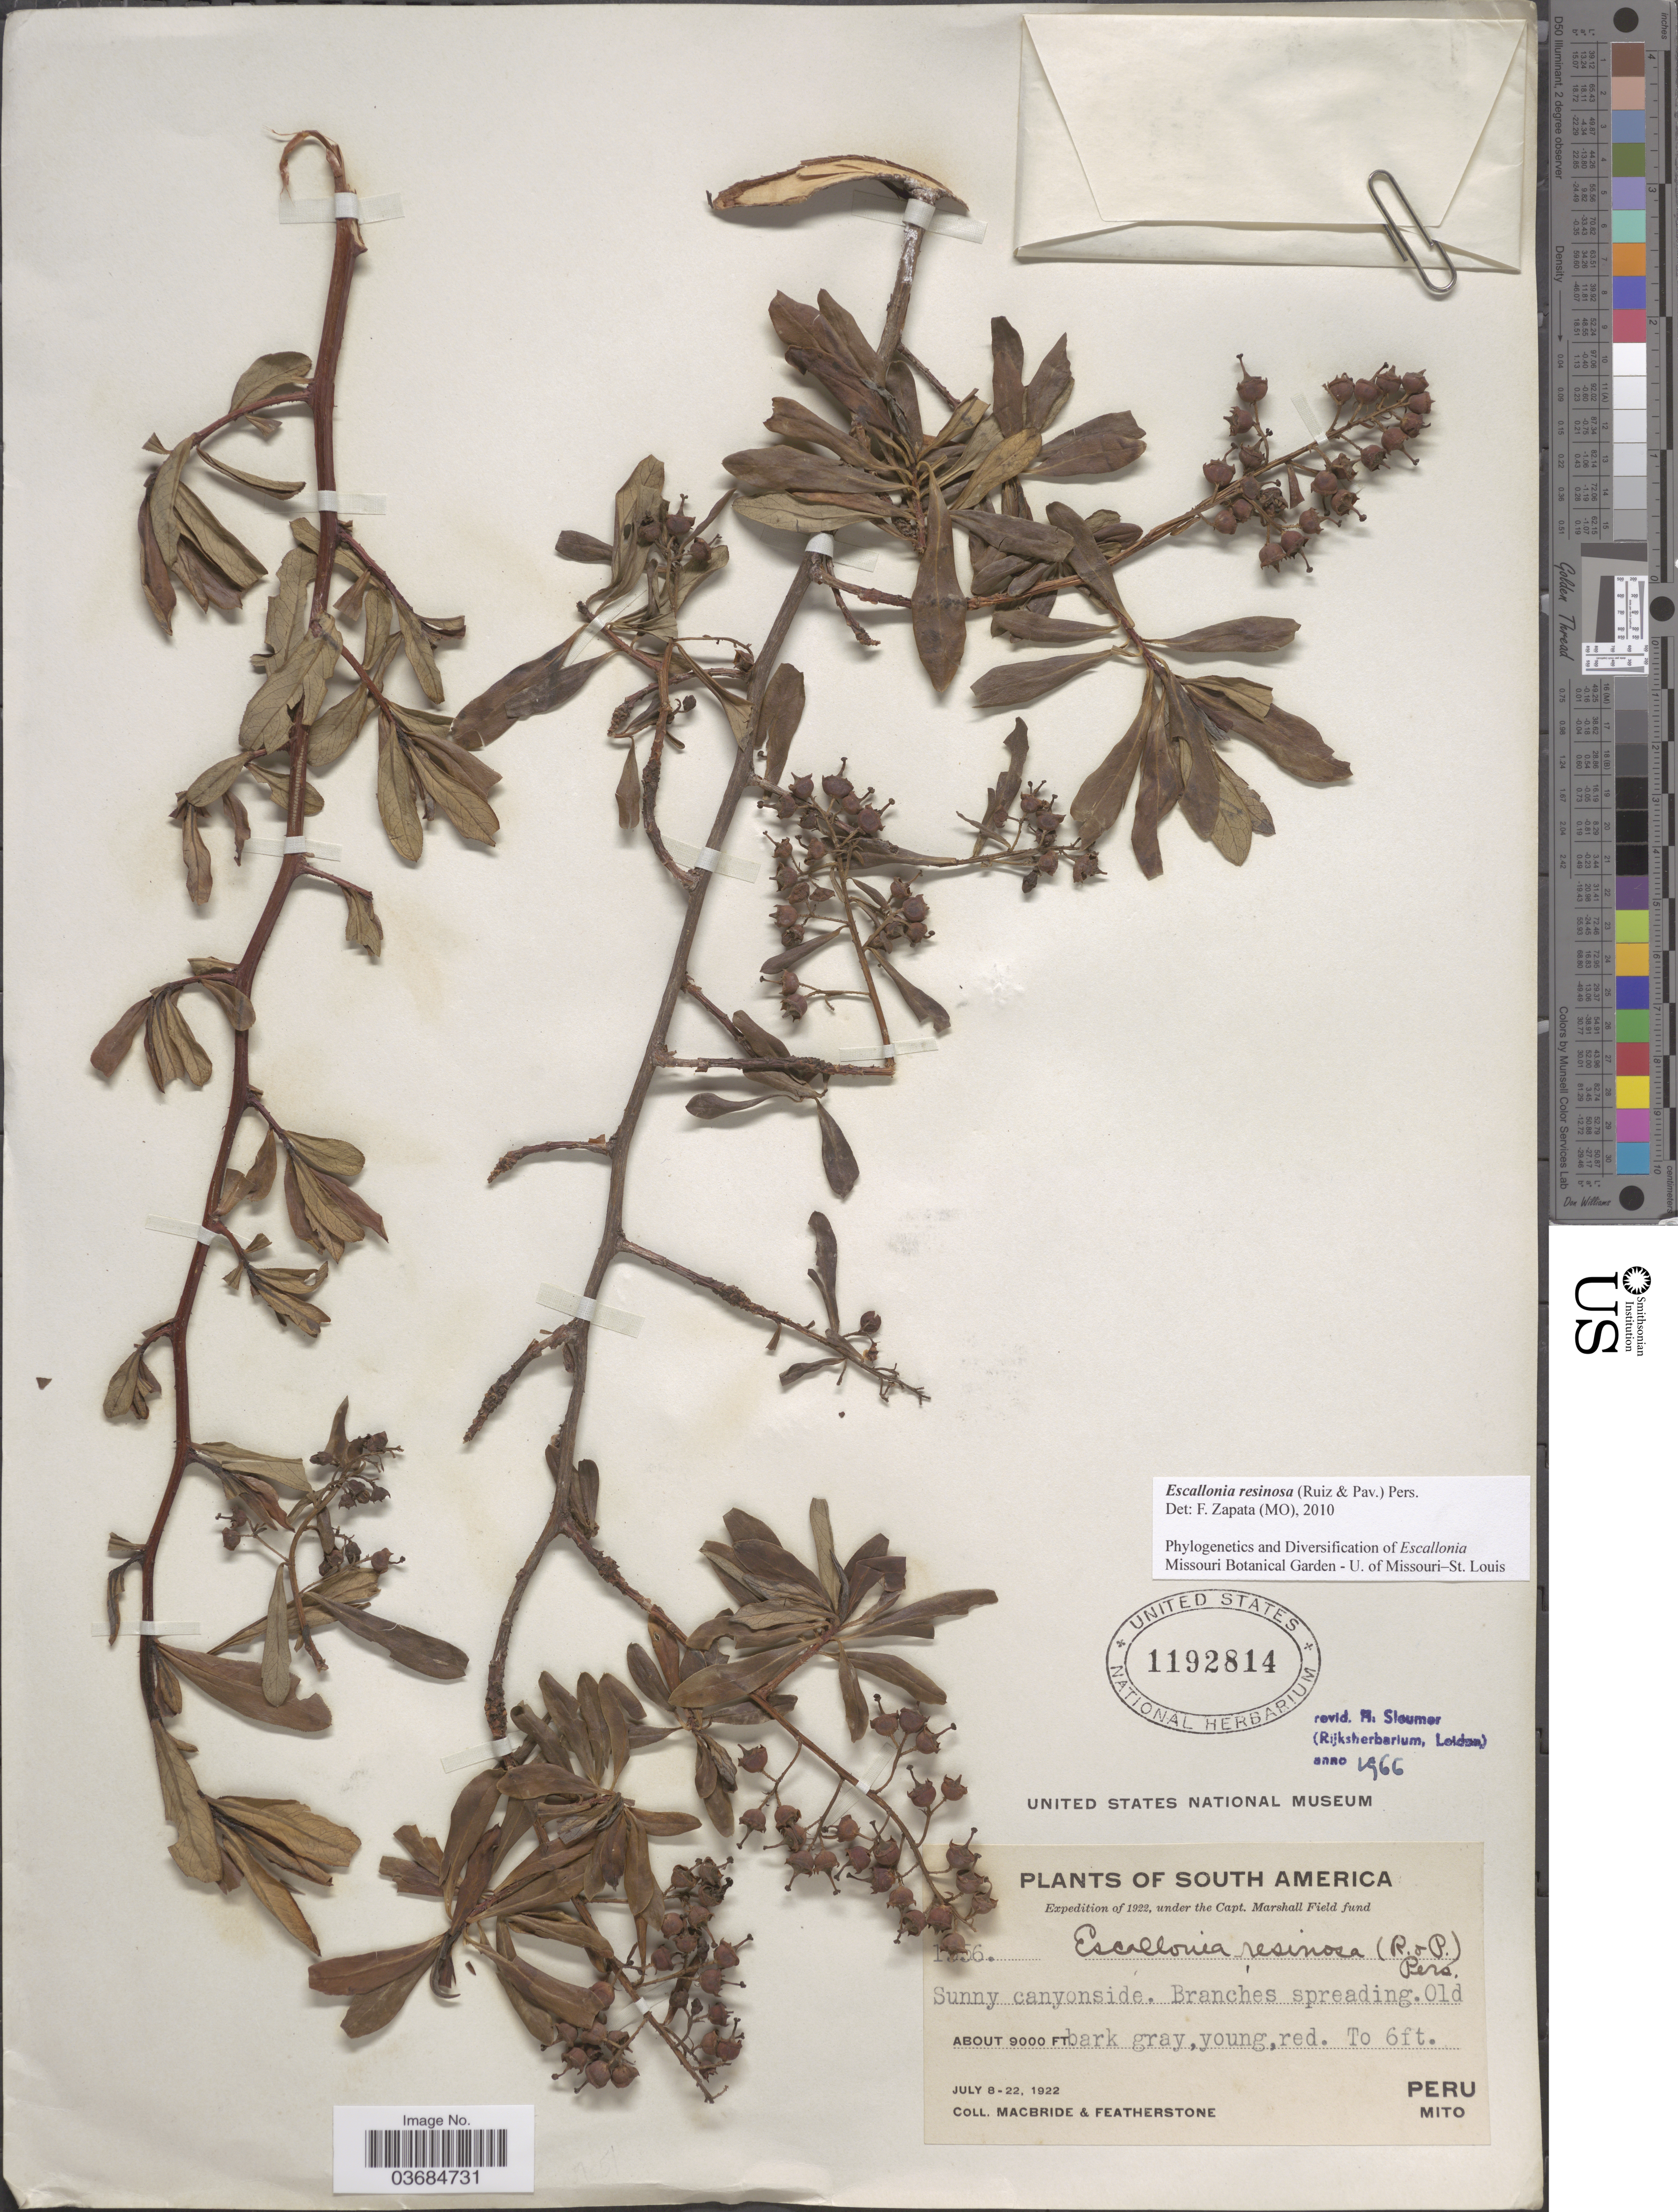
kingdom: Plantae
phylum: Tracheophyta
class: Magnoliopsida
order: Escalloniales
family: Escalloniaceae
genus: Escallonia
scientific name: Escallonia resinosa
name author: (Ruiz & Pav.) Pers.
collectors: Macbride, -- & -. Featherstone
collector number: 1356*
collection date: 1922-07-08/1922-07-22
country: Peru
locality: Expedition of 1923. Sunny canyonside. Mito.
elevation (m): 2743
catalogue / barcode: US 1192814